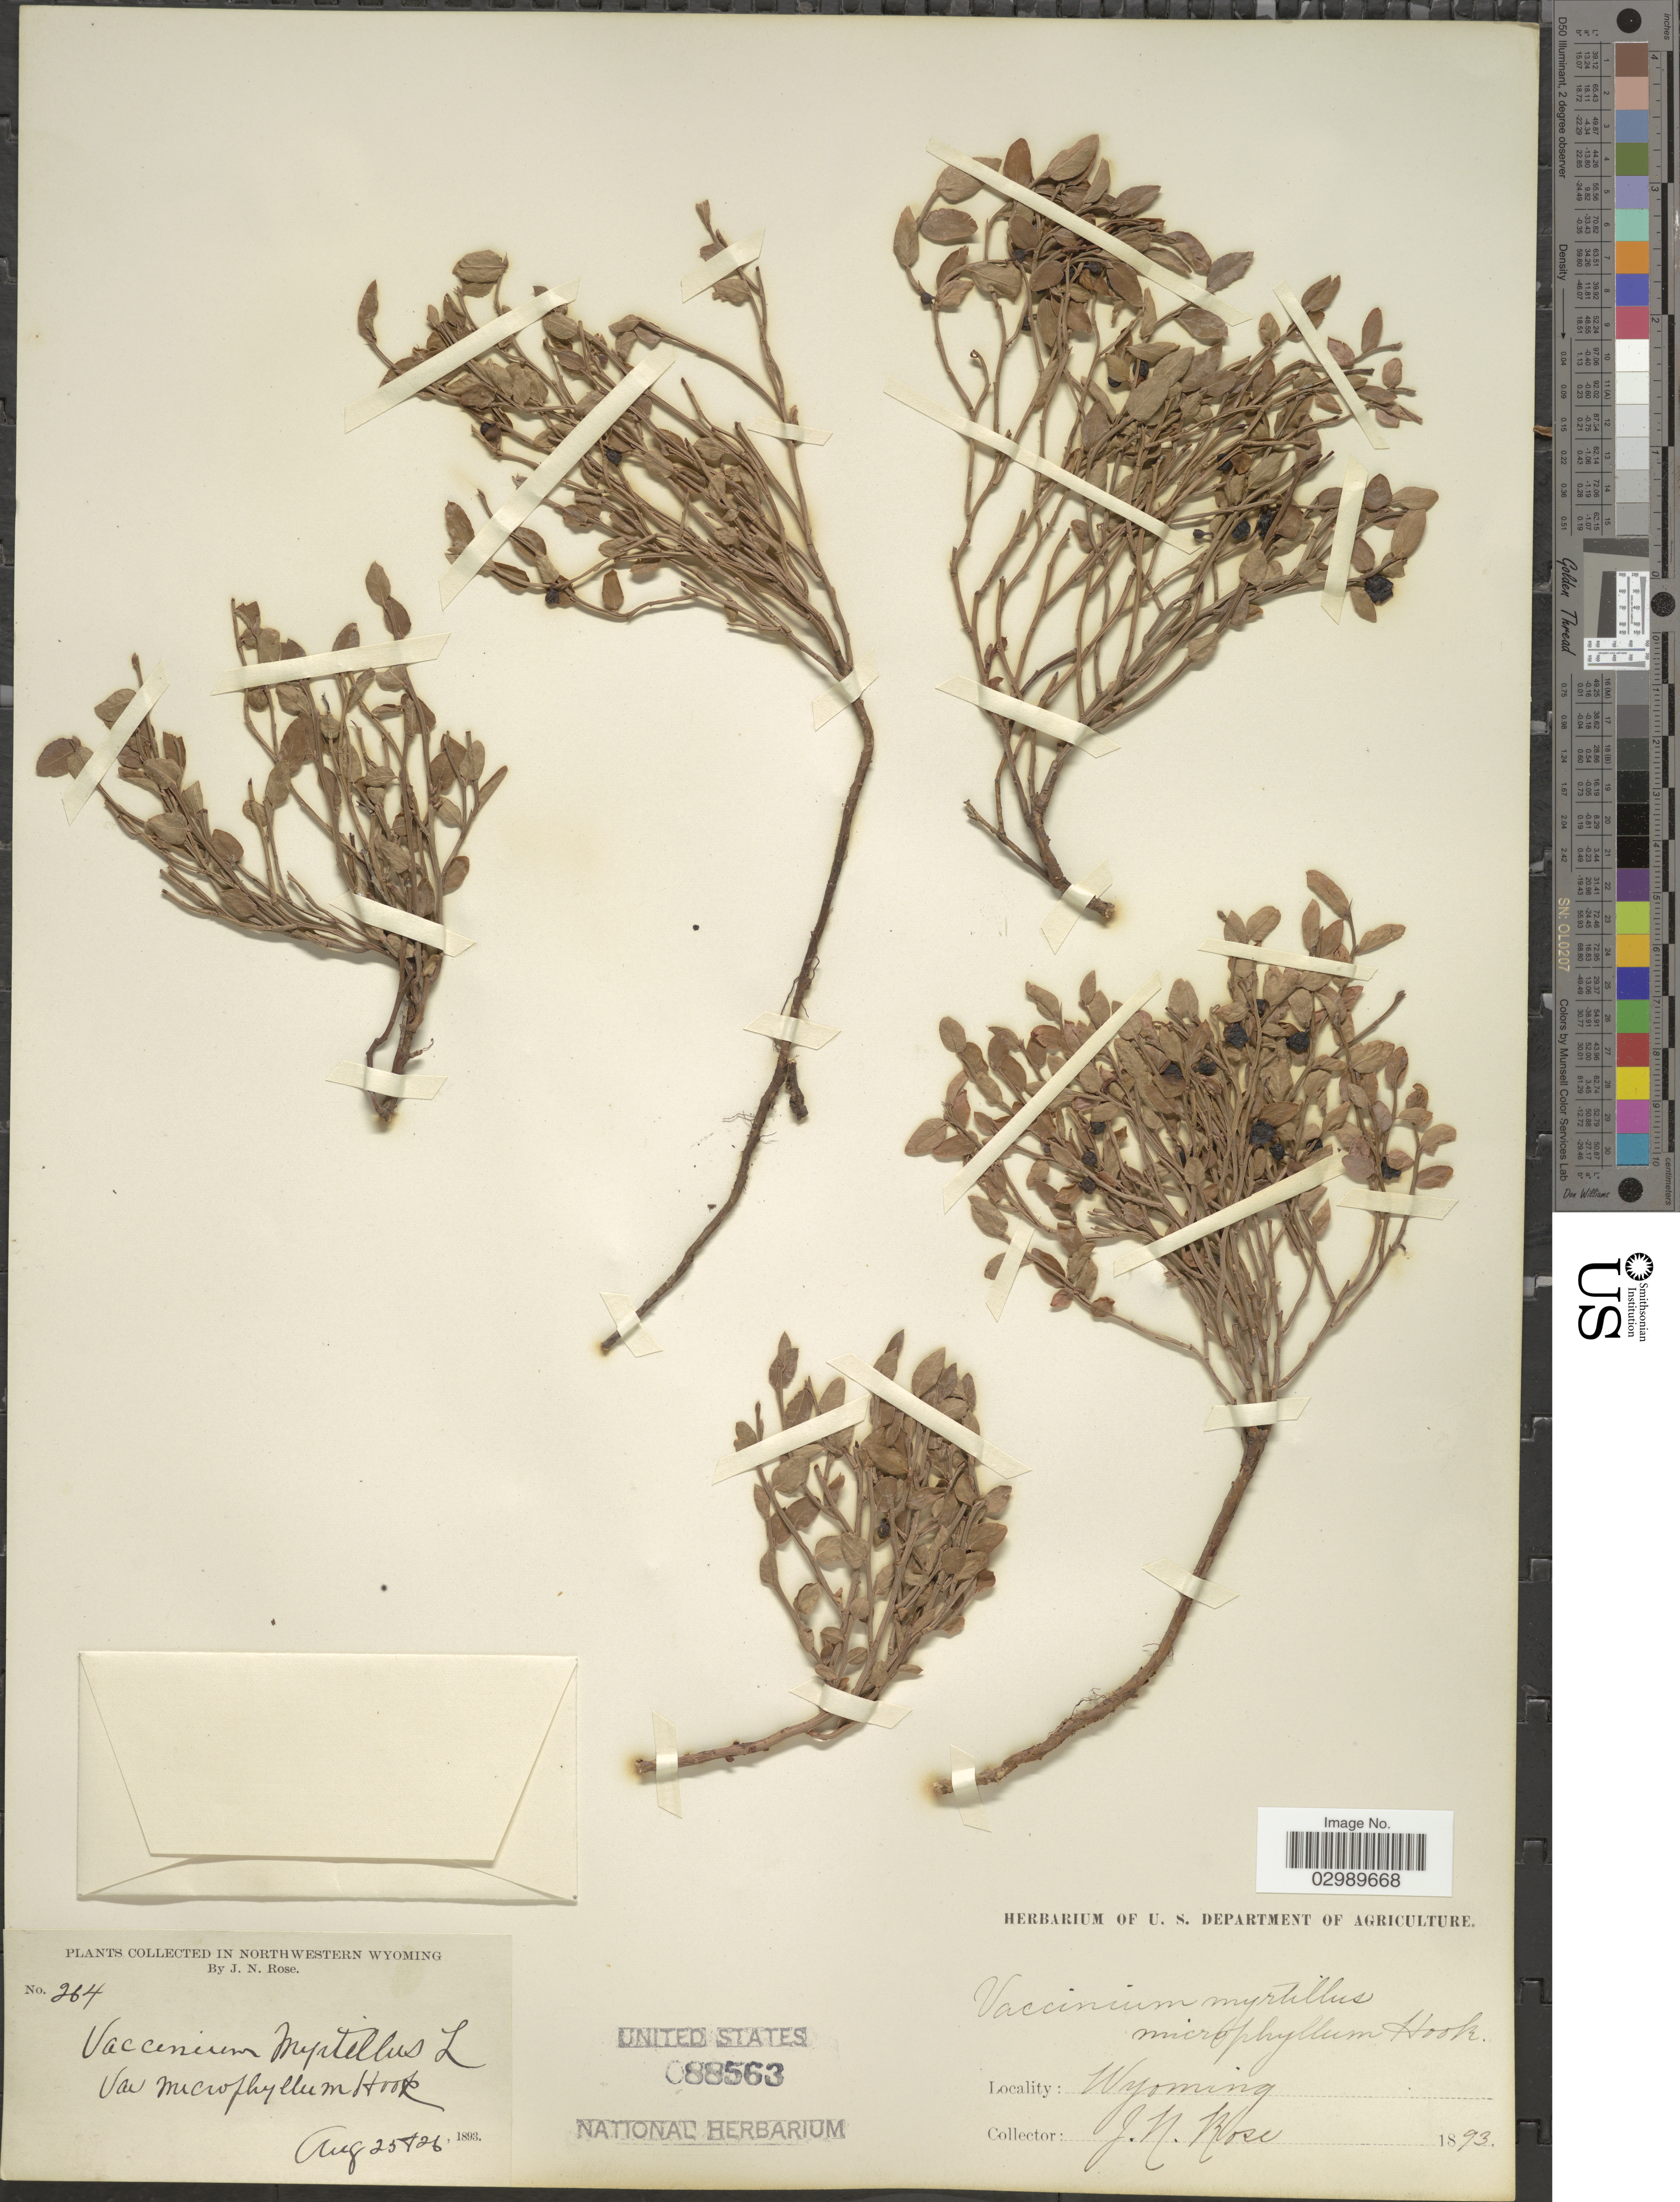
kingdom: Plantae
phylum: Tracheophyta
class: Magnoliopsida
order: Ericales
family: Ericaceae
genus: Vaccinium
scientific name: Vaccinium scoparium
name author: Leiberg ex Coville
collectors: J. N. Rose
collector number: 264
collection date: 1893-08-25/1893-08-26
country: United States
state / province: Wyoming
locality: In Northwestern Wyoming.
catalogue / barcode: US 88563